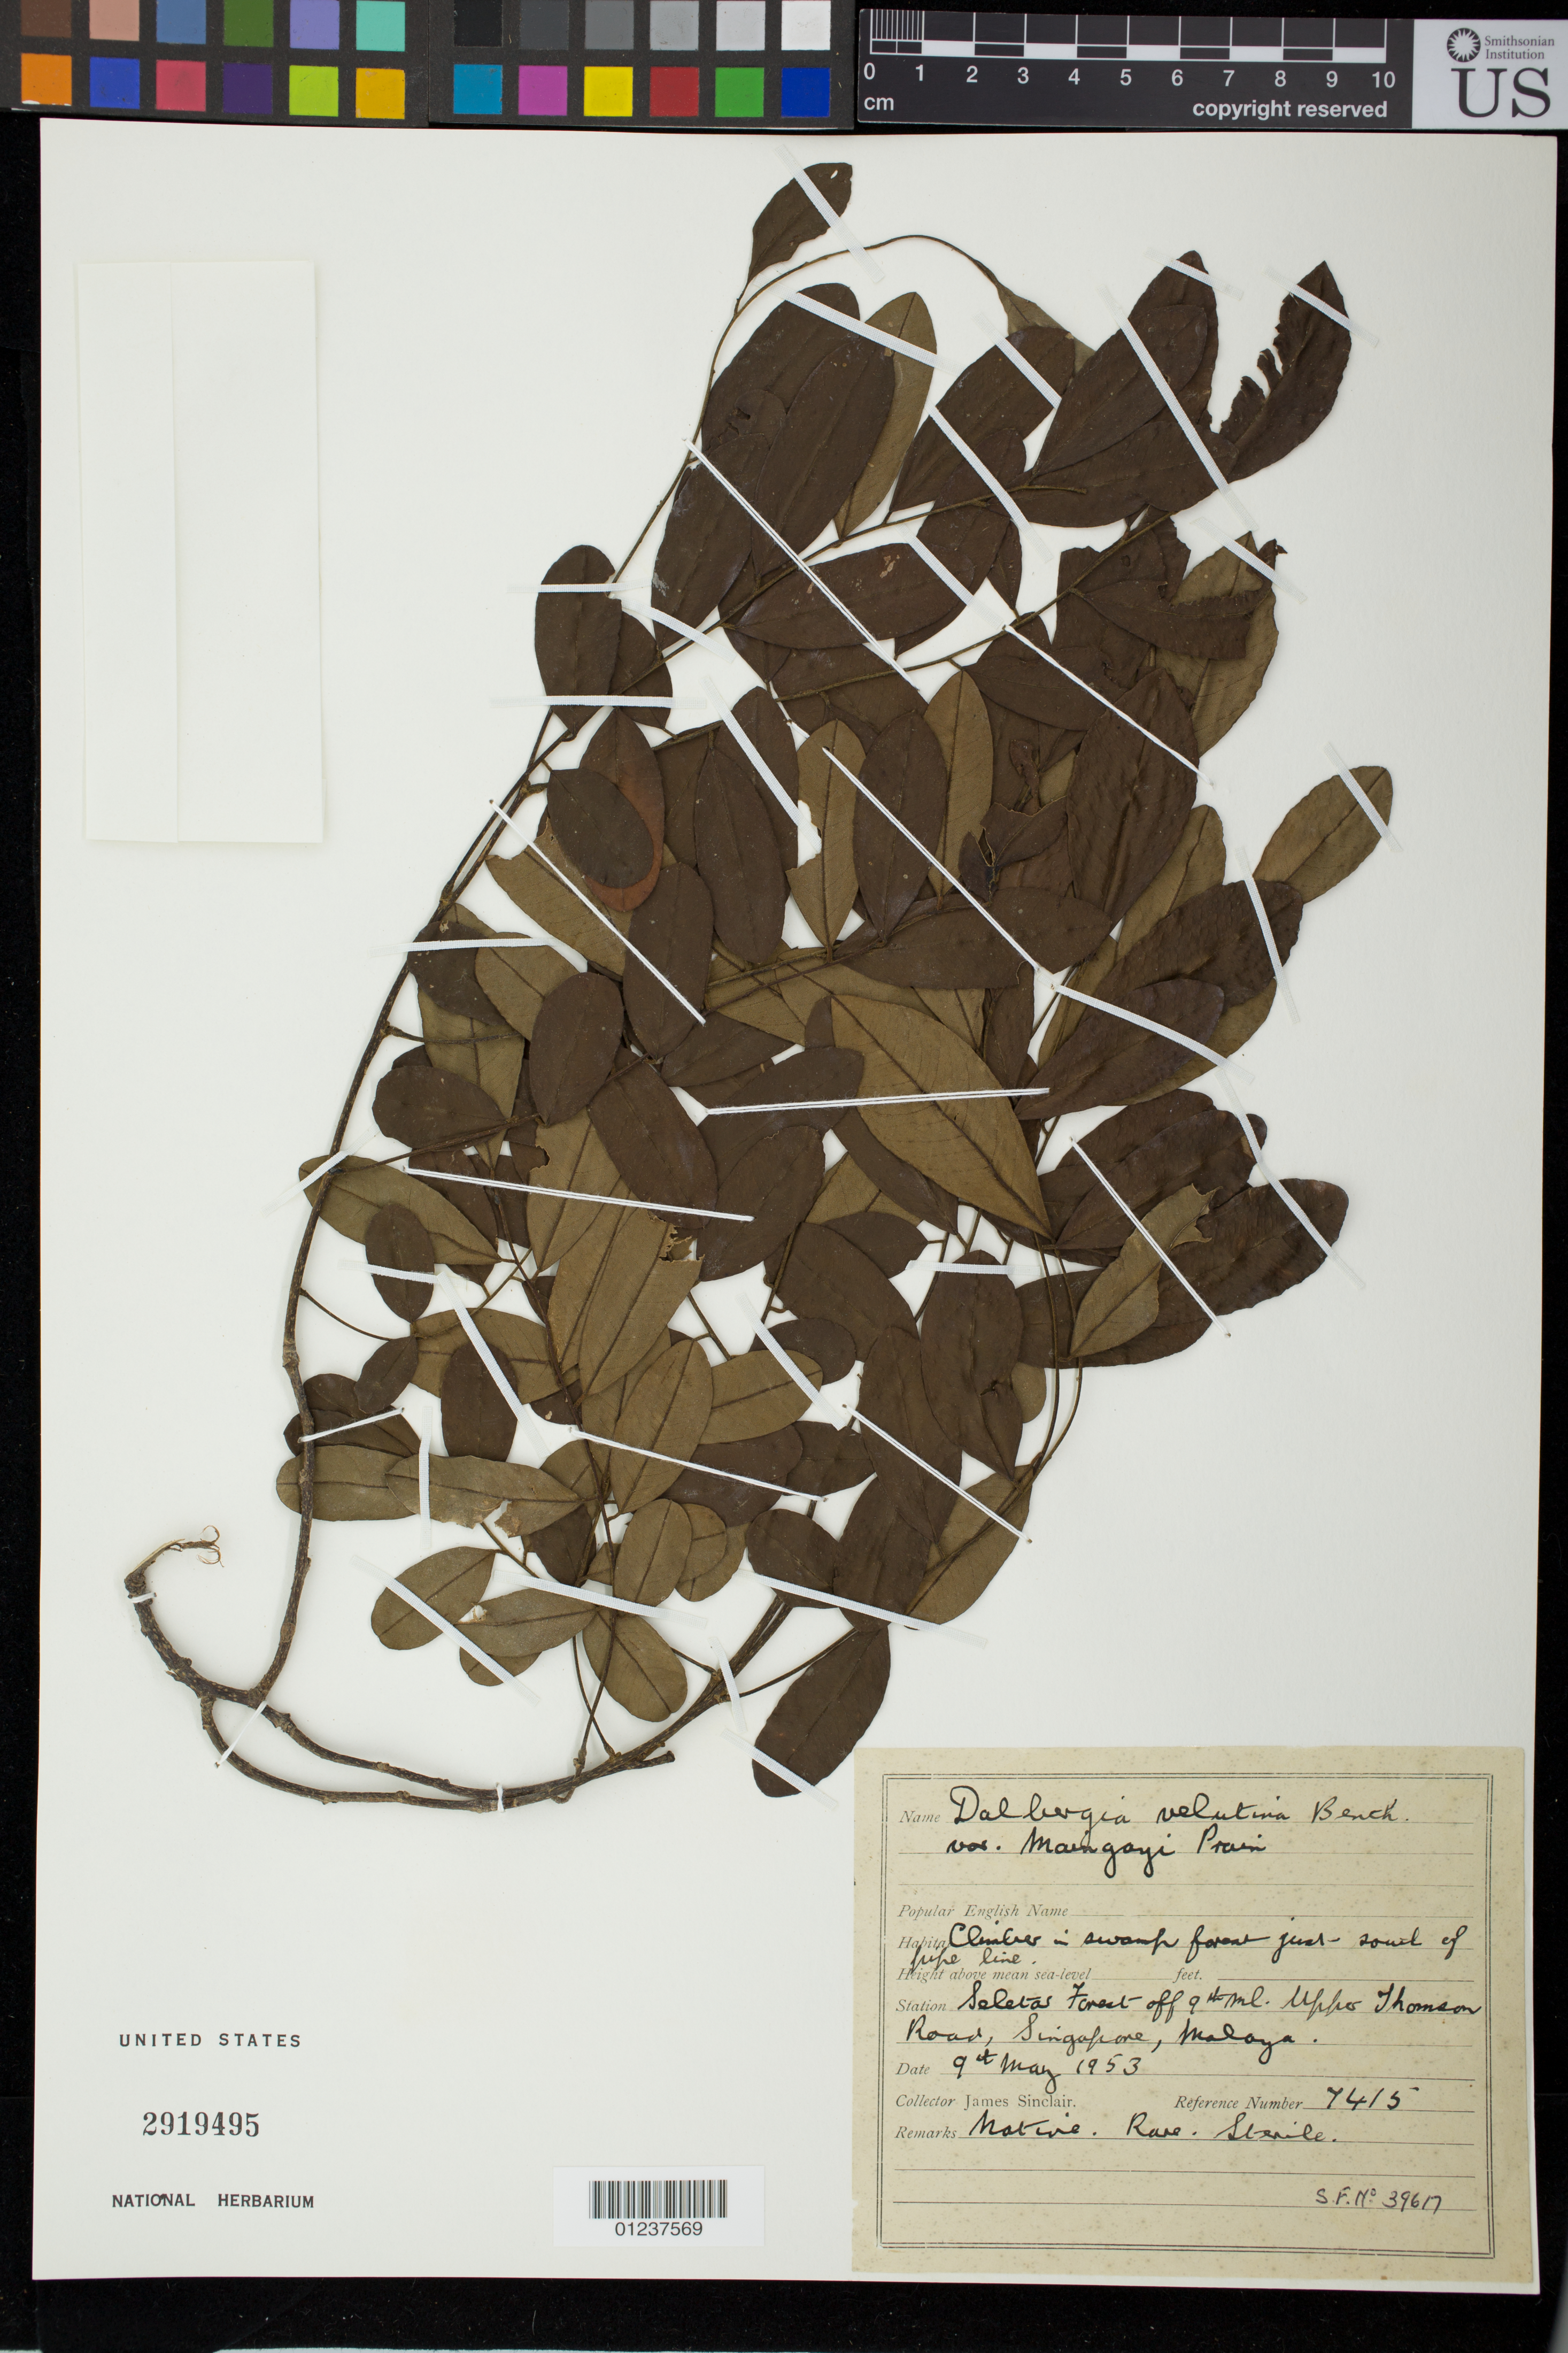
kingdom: Plantae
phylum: Tracheophyta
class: Magnoliopsida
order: Fabales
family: Fabaceae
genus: Dalbergia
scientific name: Dalbergia velutina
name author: Benth.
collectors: J. Sinclair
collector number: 7415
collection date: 1953-05-09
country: Singapore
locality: Seletas Forest -- off 9th ml. Upper Thomson Road.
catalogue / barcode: US 2919495